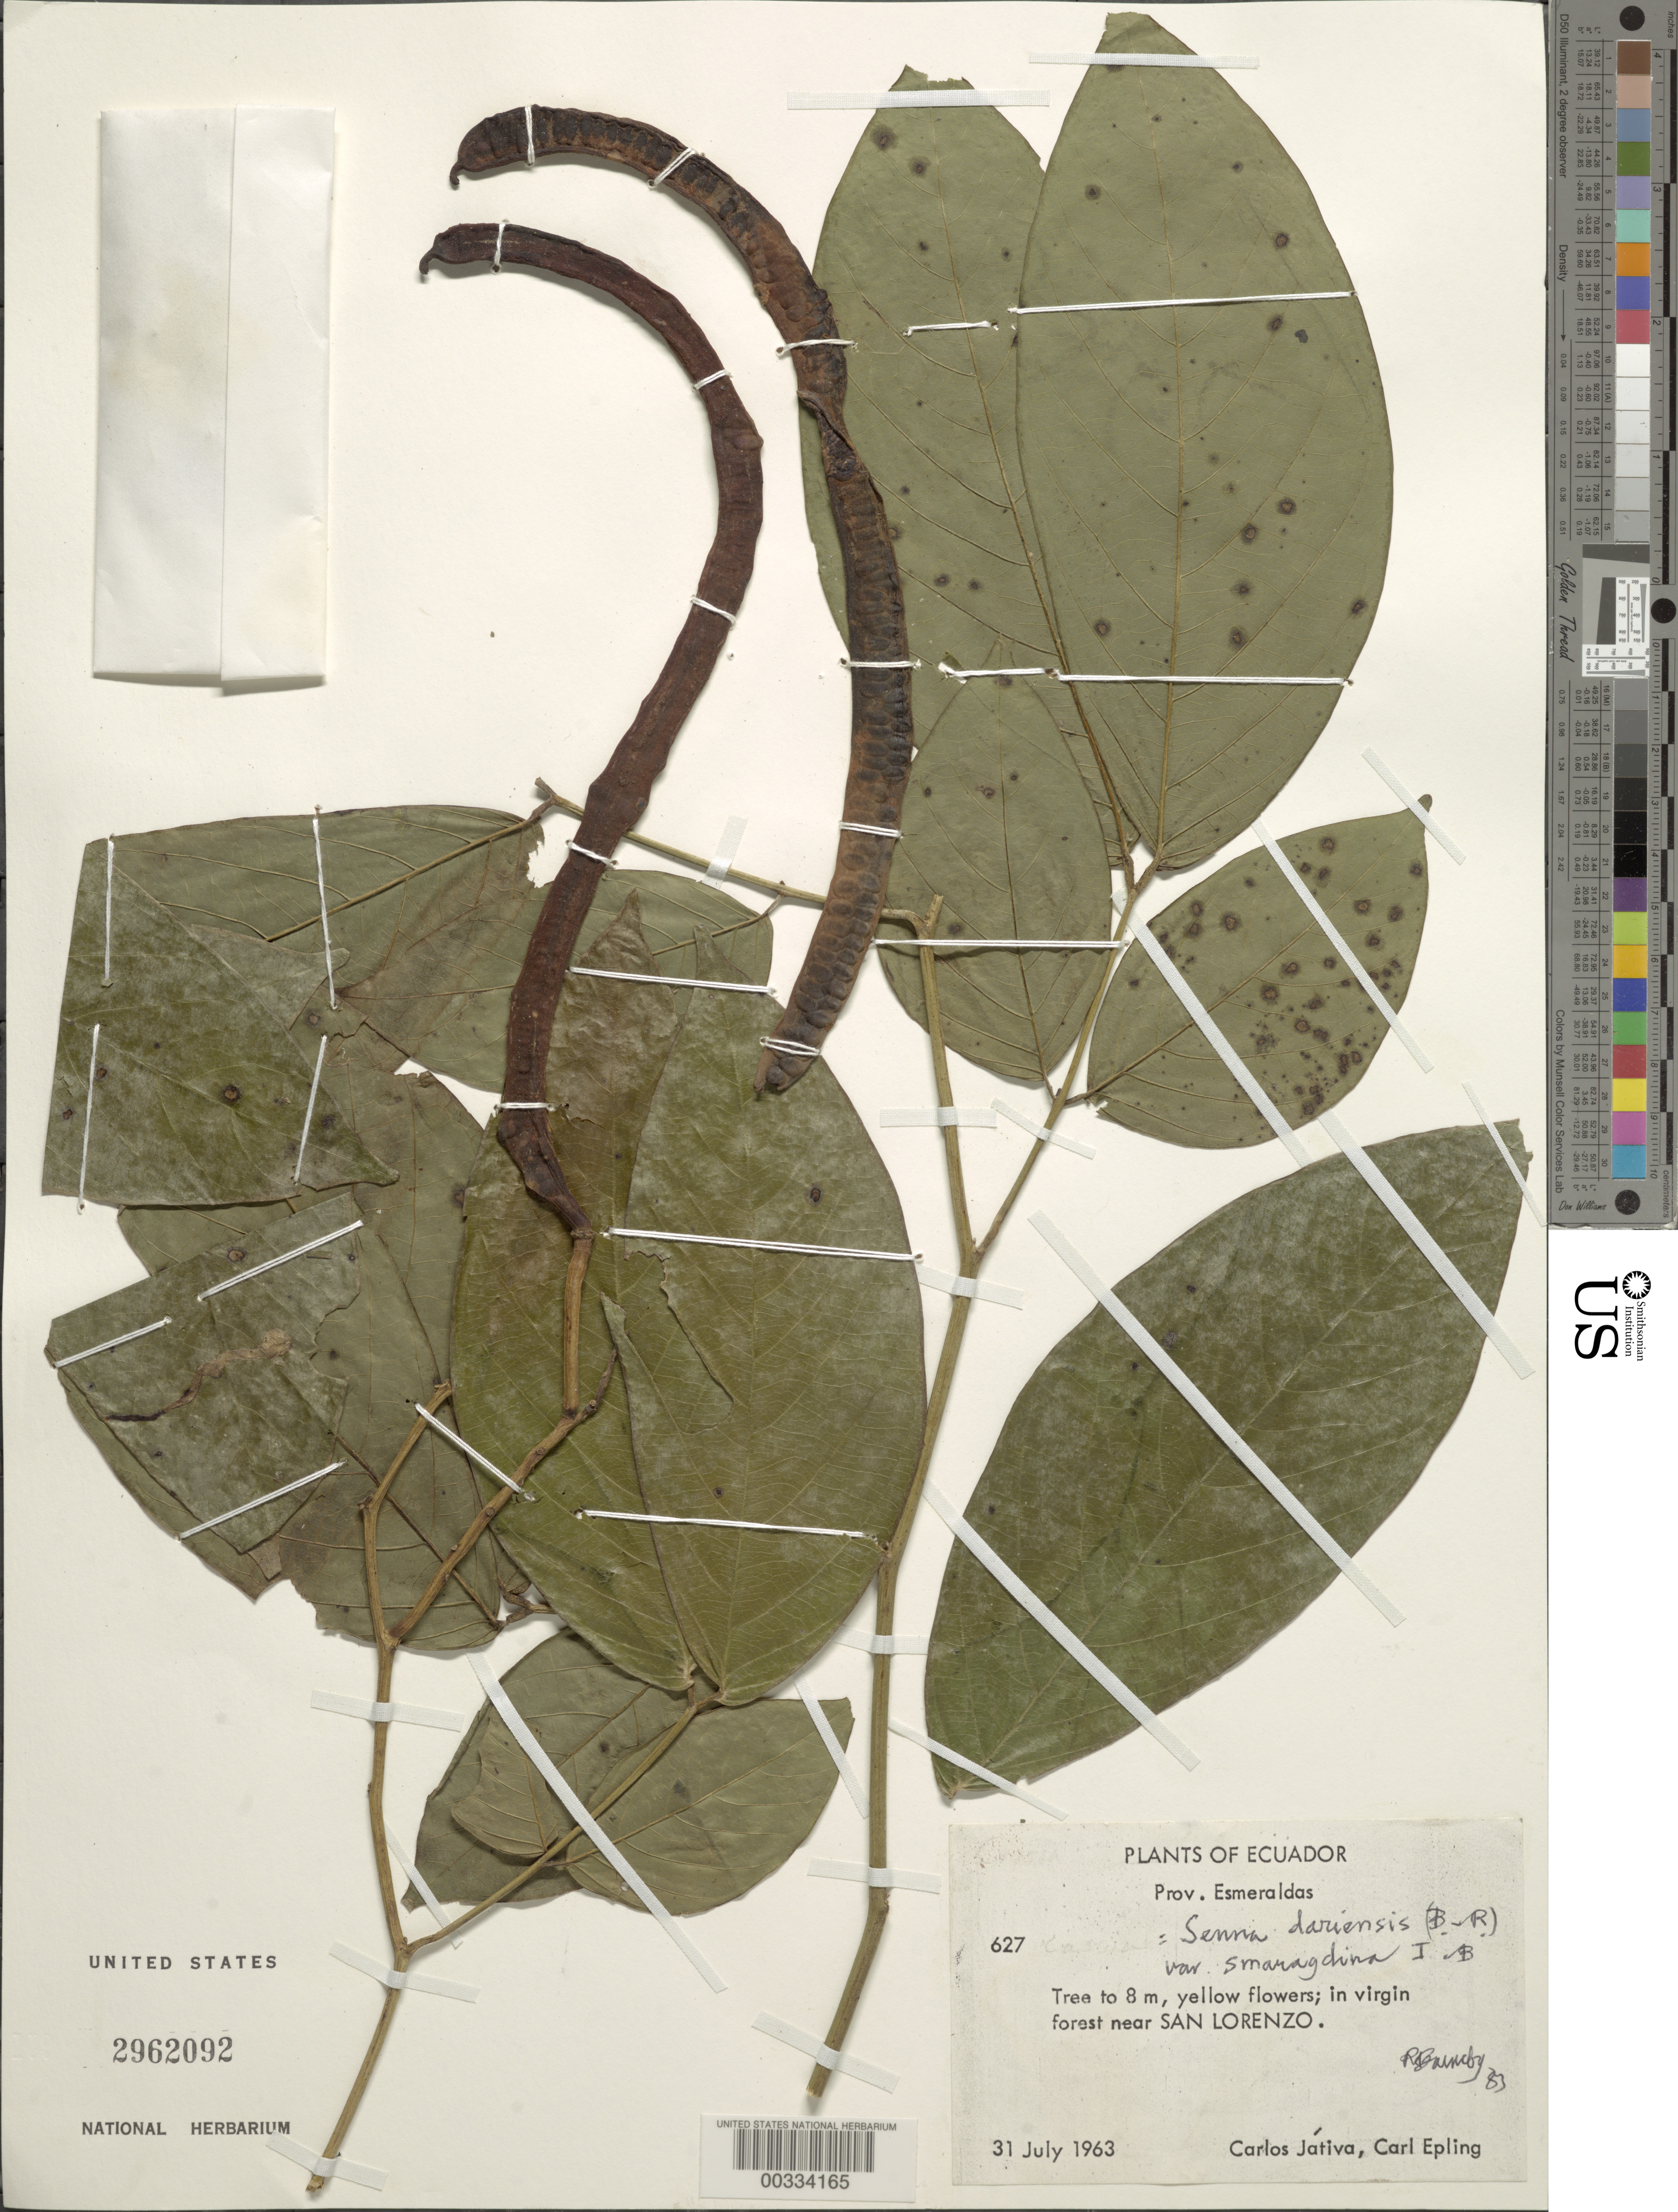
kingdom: Plantae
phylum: Tracheophyta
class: Magnoliopsida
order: Fabales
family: Fabaceae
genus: Senna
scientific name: Senna dariensis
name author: (Britton & Rose) H.S. Irwin & Barneby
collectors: C. D. Játiva & C. C. Epling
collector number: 627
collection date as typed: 31 Jul 1963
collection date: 1963-07-31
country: Ecuador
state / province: Esmeraldas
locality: Near San Lorenzo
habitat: Virgin forest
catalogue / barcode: US 2962092